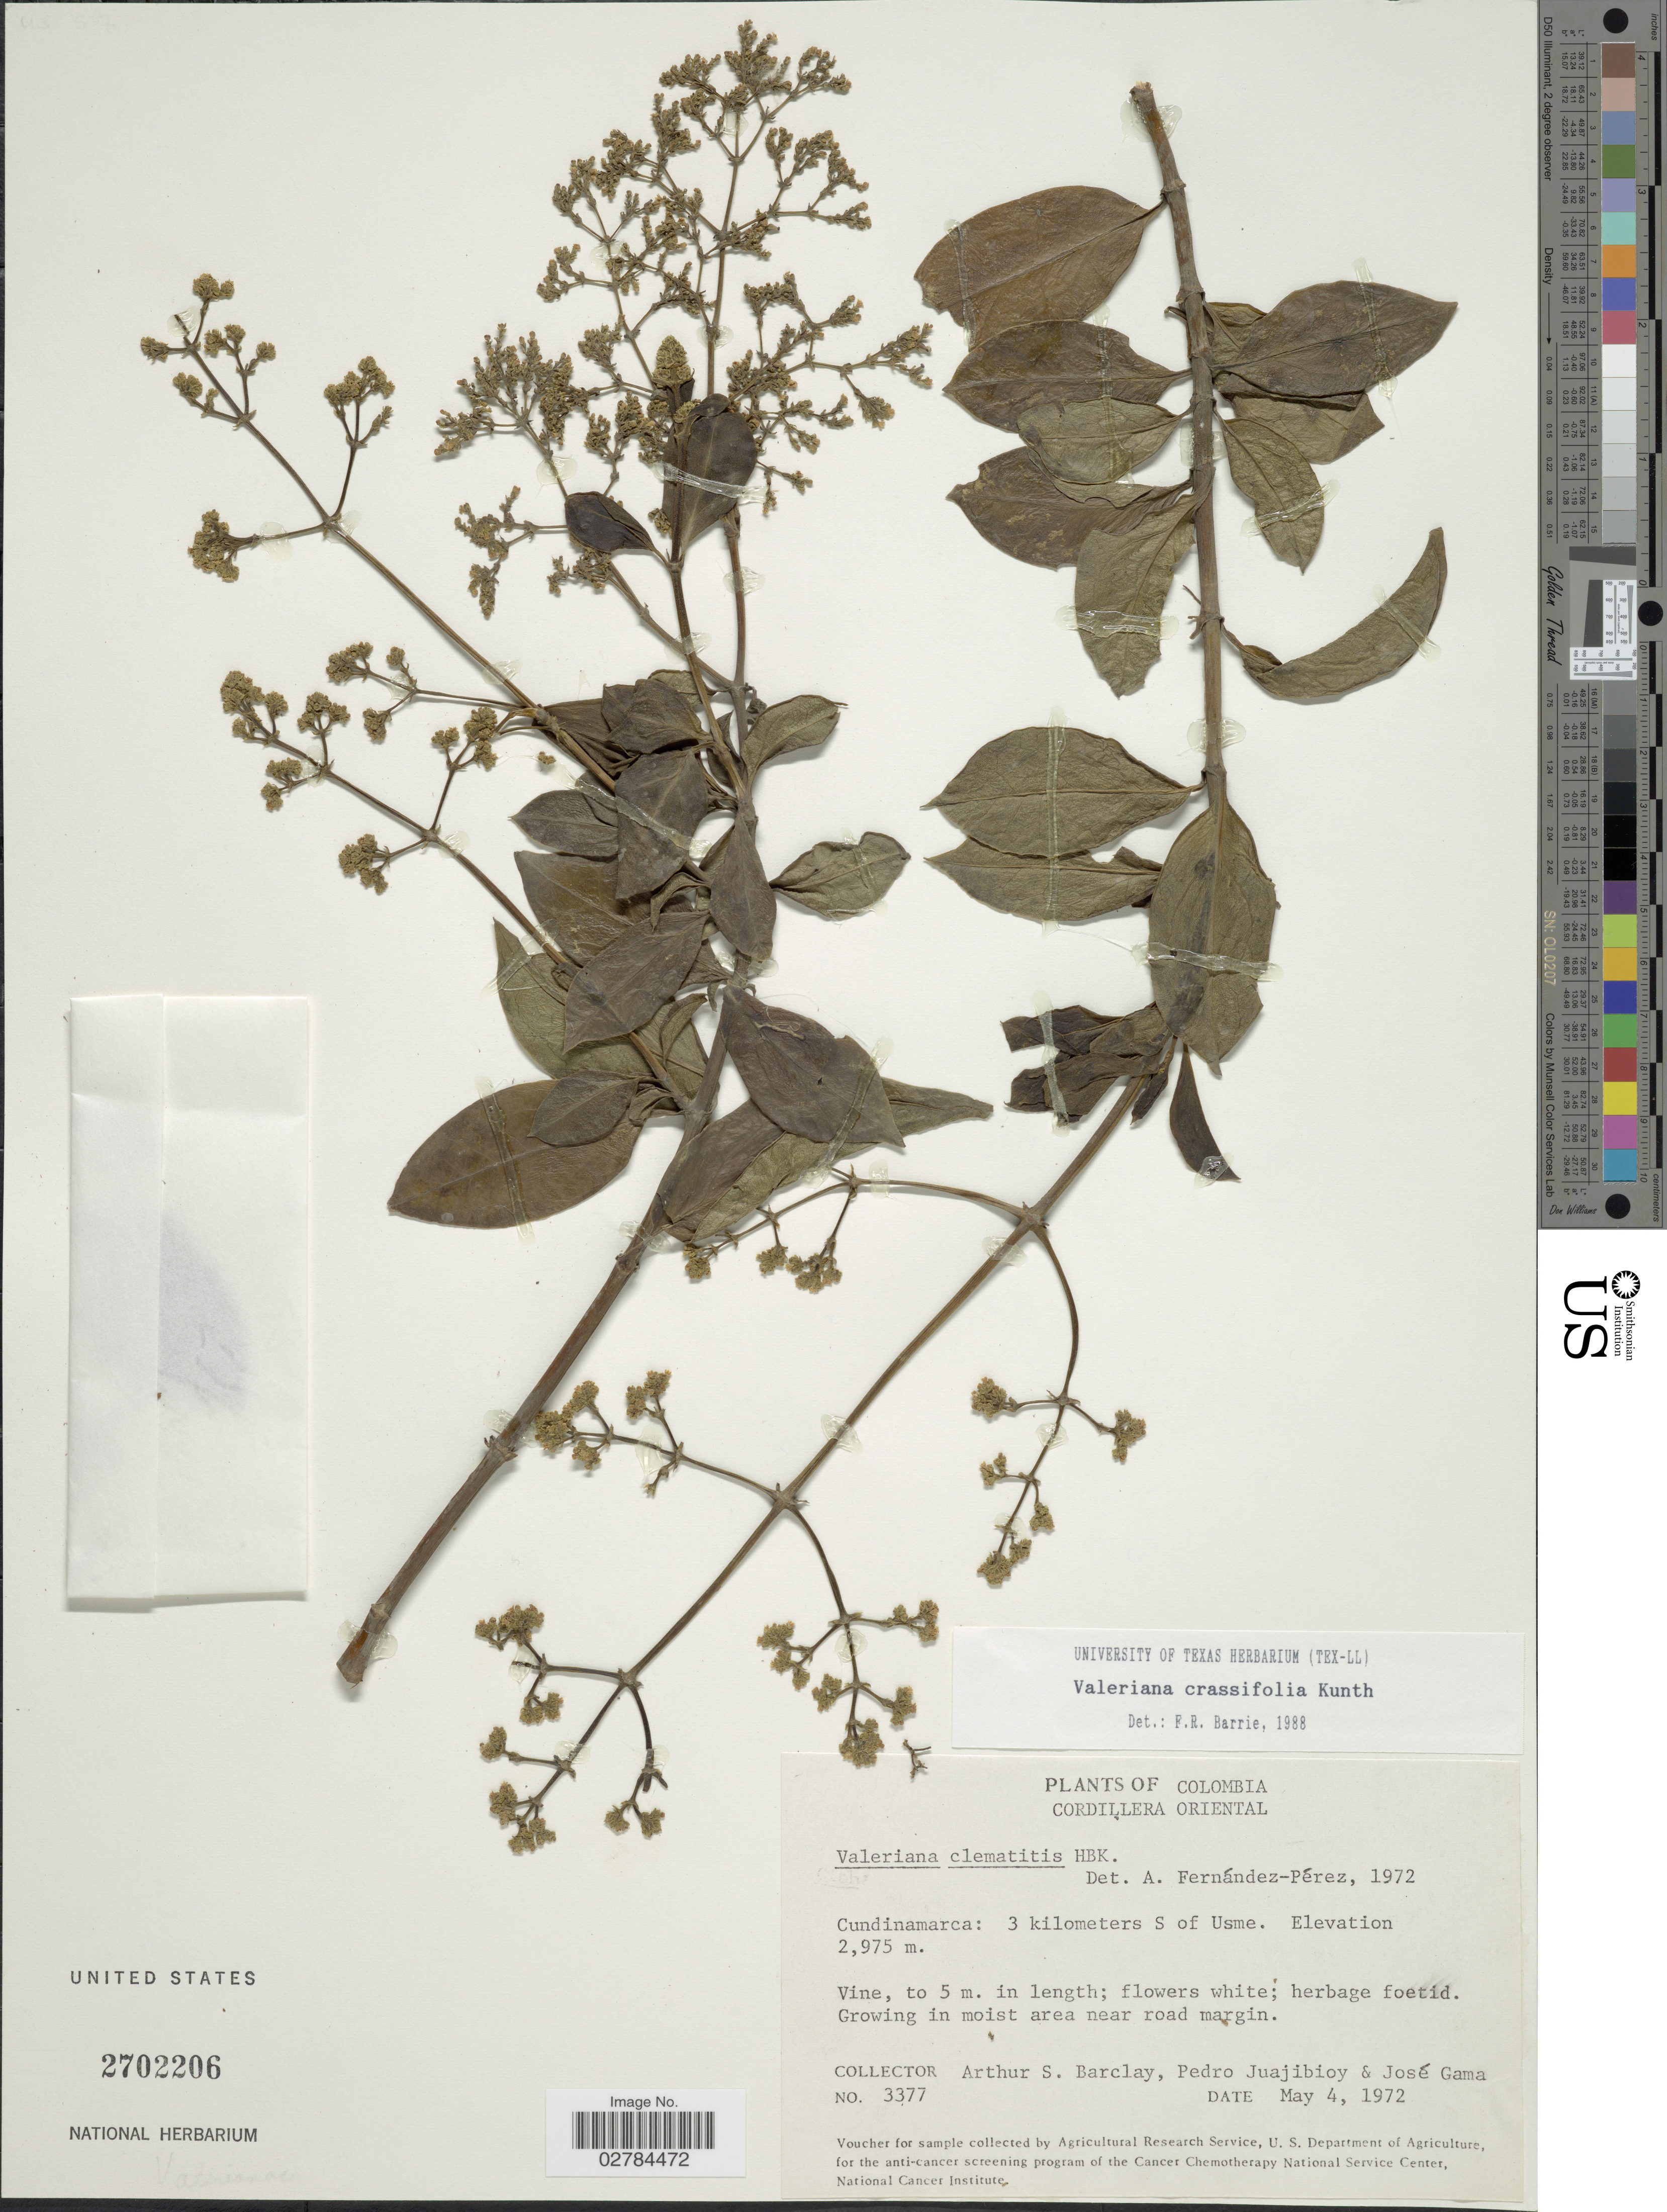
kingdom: Plantae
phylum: Tracheophyta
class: Magnoliopsida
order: Dipsacales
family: Caprifoliaceae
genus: Valeriana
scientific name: Valeriana crassifolia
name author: Kunth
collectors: A. S. Barclay, P. Juajibioy & J. Gama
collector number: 3377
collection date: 1972-05-04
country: Colombia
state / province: Cundinamarca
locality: Cordillera Oriental. 3 kilometers S of Usme.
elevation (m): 2975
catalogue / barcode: US 2702206